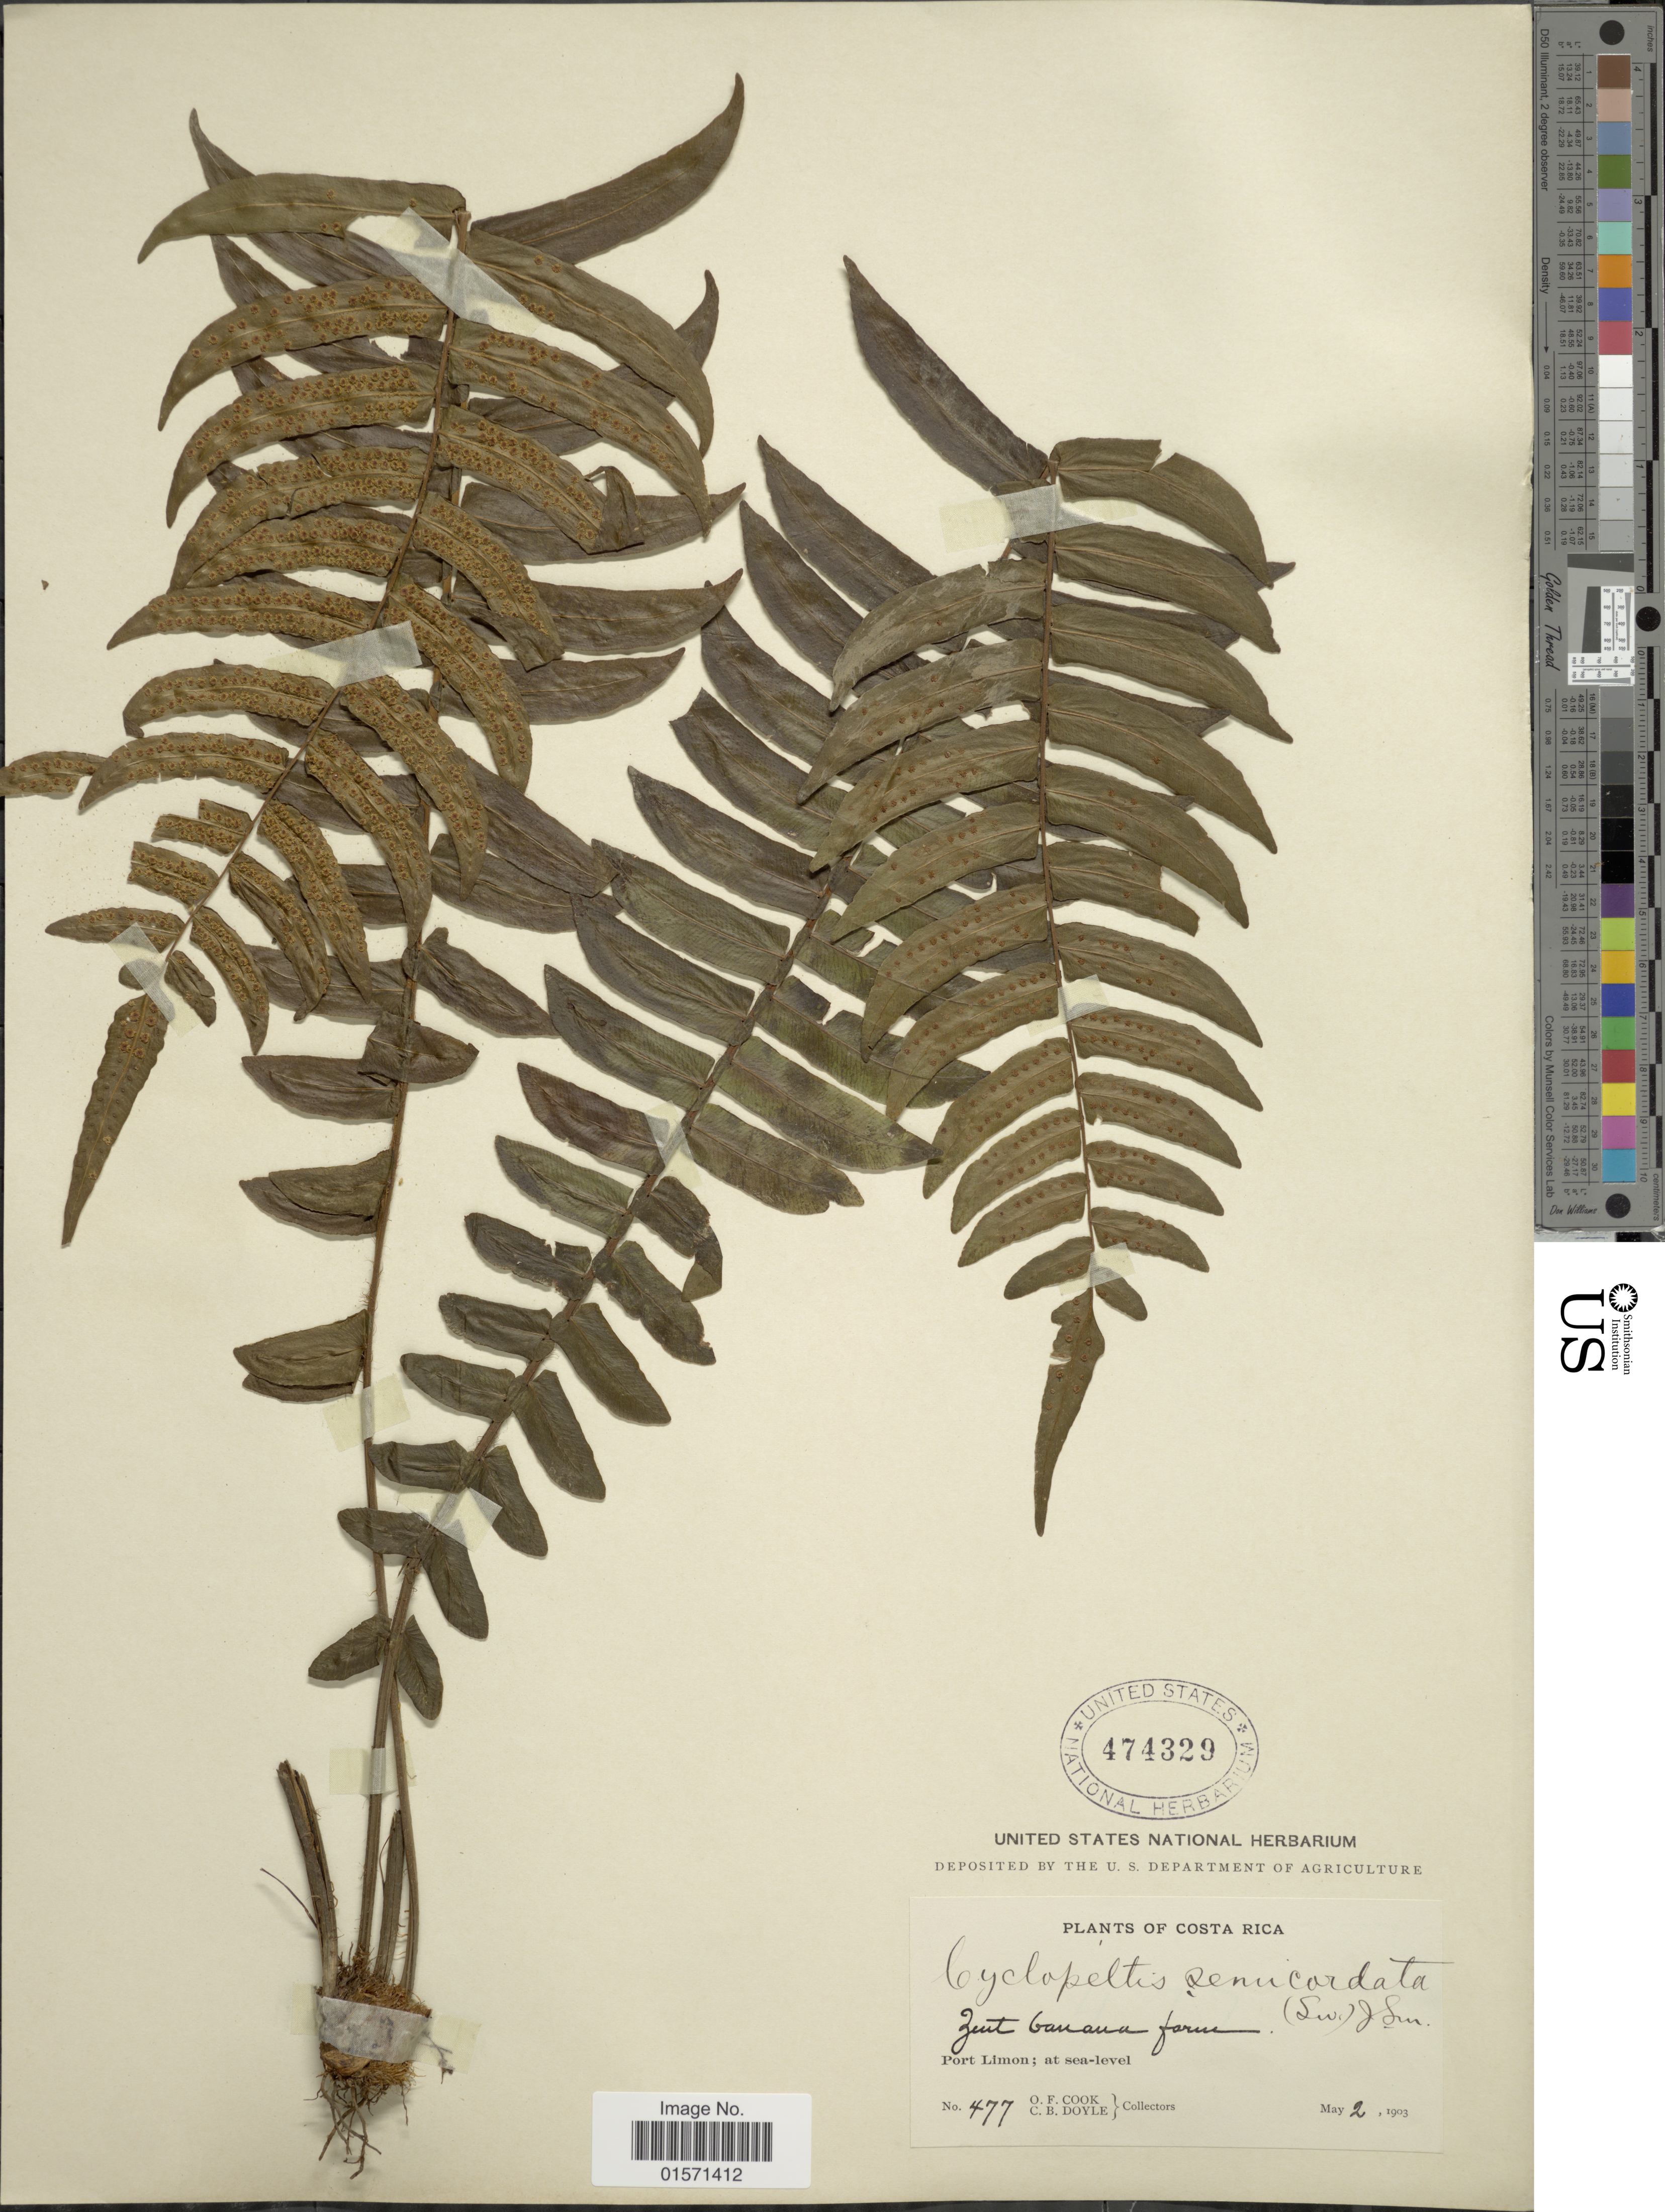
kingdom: Plantae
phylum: Tracheophyta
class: Polypodiopsida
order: Polypodiales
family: Lomariopsidaceae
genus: Cyclopeltis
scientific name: Cyclopeltis semicordata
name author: (Sw.) J. Sm.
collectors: O. F. Cook & C. Doyle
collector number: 477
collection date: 1903-05-02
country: Costa Rica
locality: Zuit Ganana farm. Port Limon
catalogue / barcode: US 474329